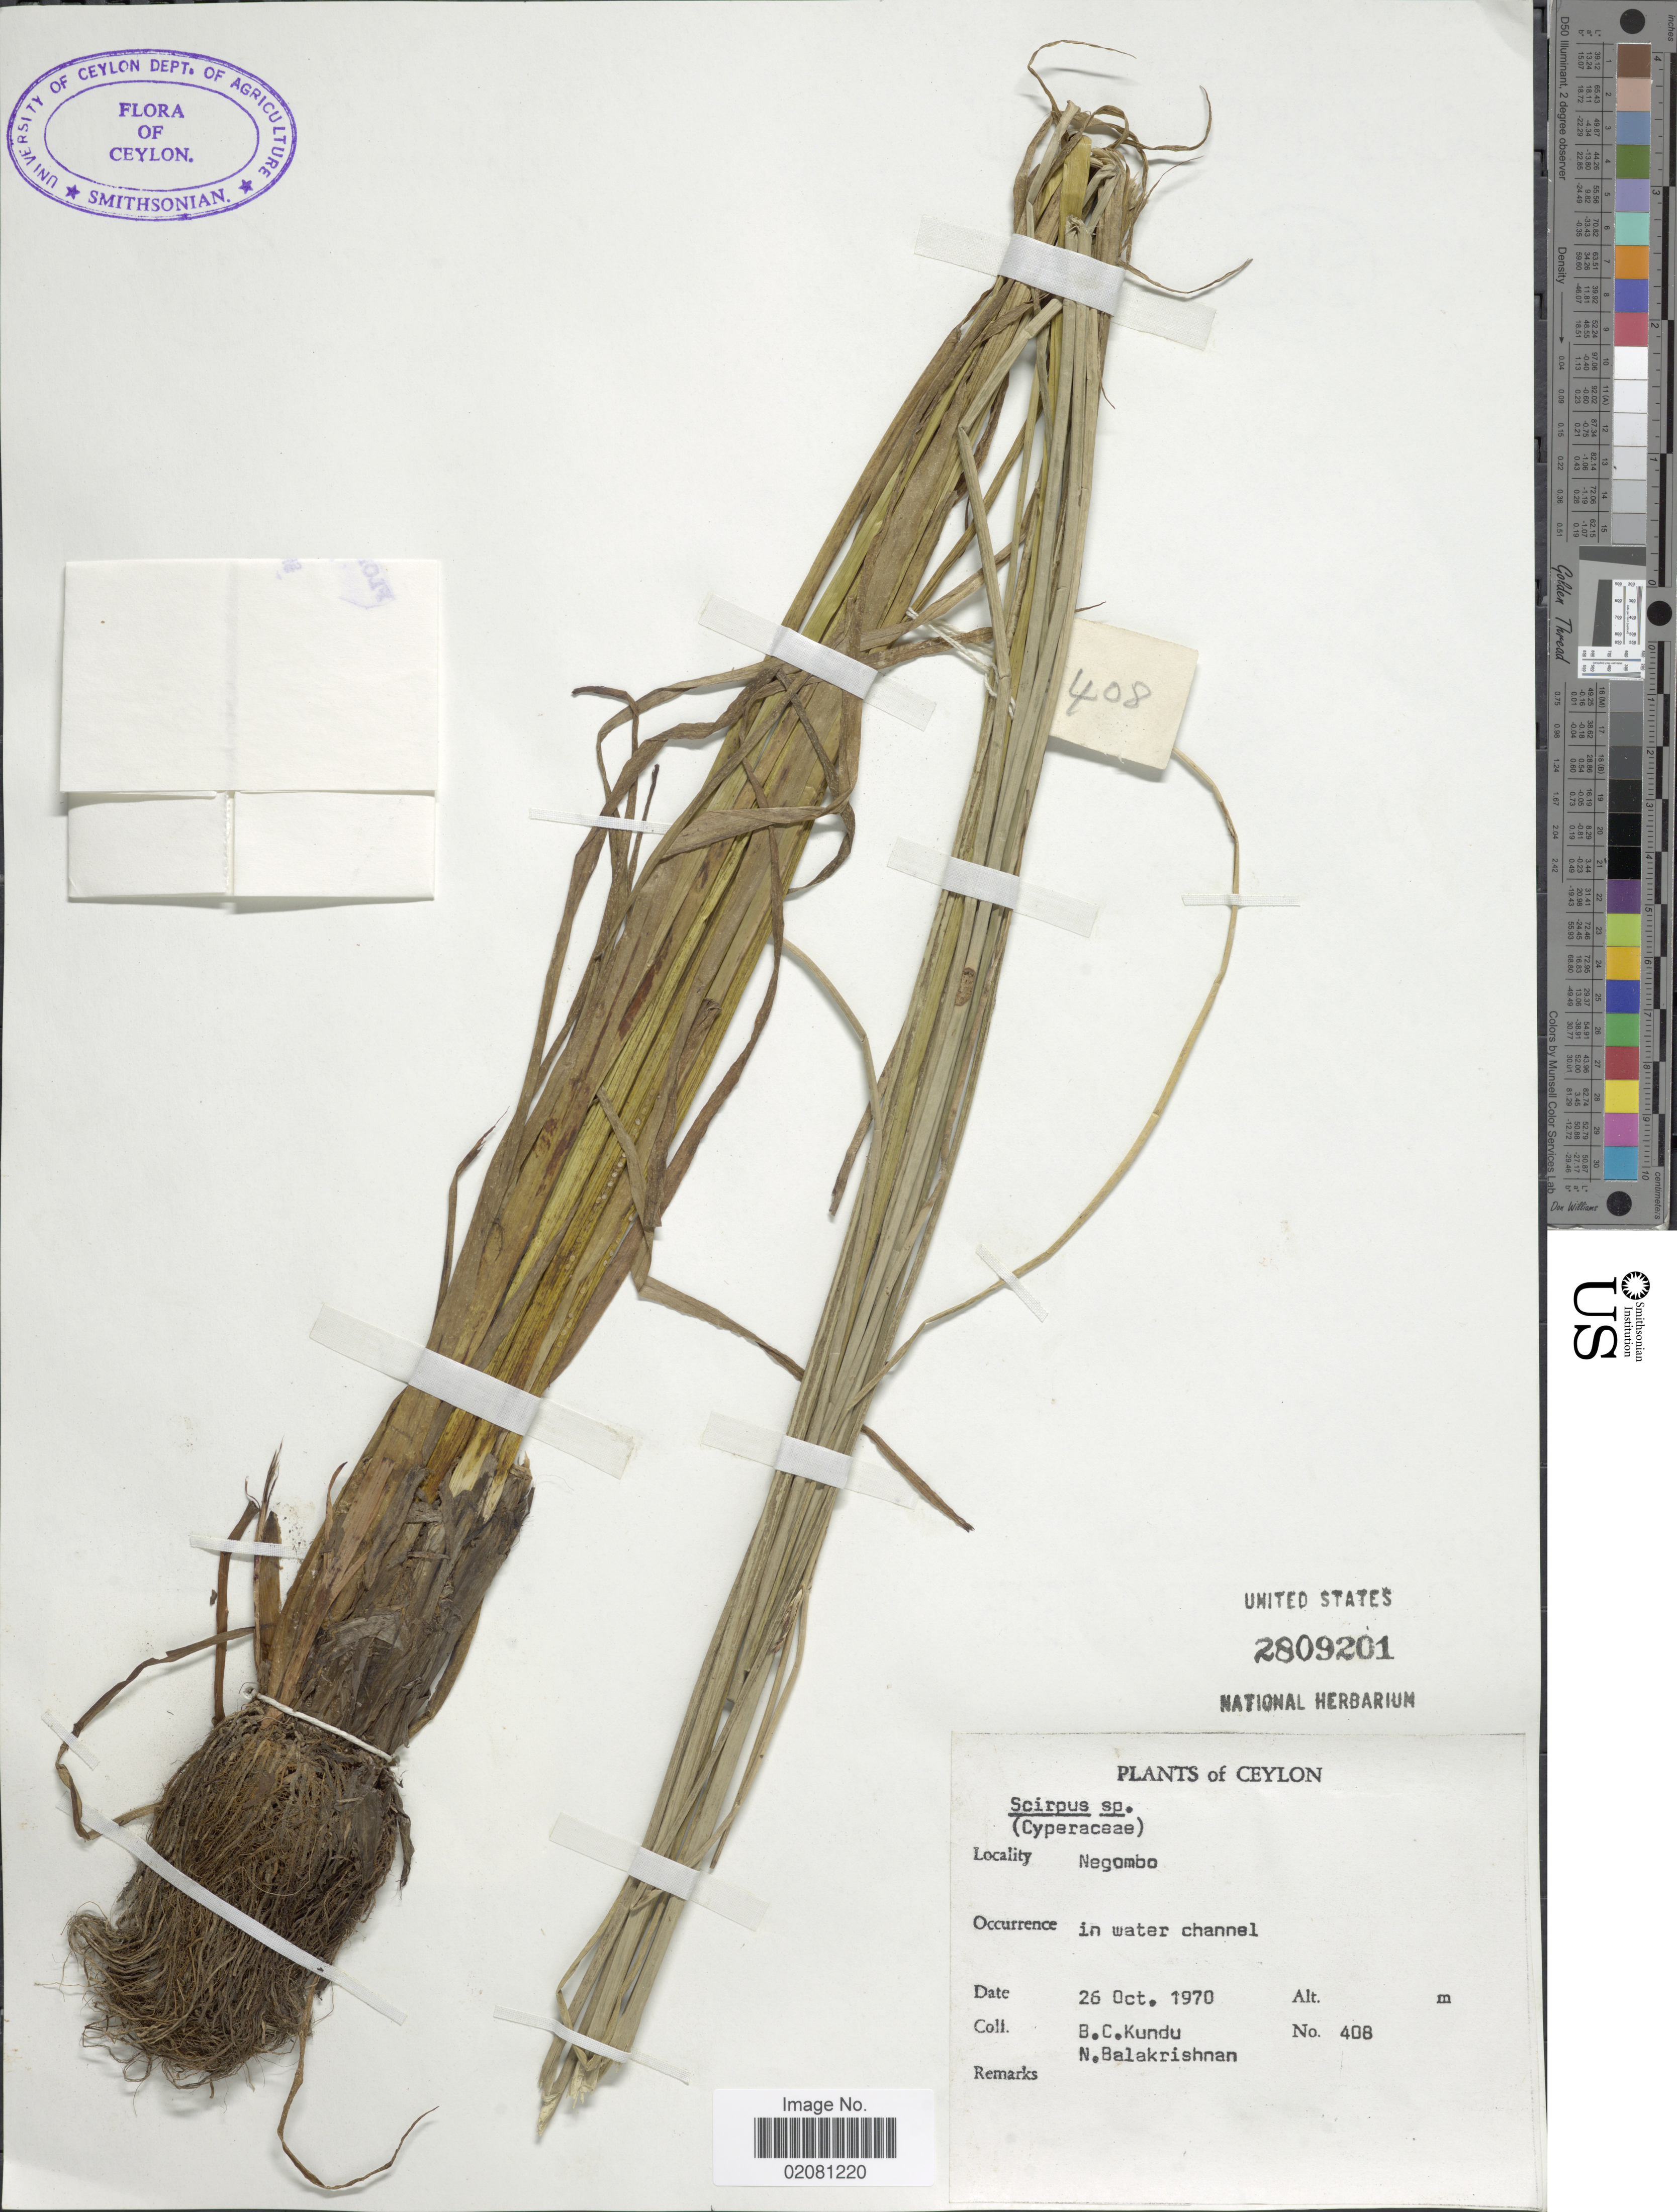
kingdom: Plantae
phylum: Tracheophyta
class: Liliopsida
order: Poales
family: Cyperaceae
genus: Schoenoplectus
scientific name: Schoenoplectus sp.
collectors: B. C. Kundu & N. Balakrishnan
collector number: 408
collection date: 1970-10-26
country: Sri Lanka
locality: Ceylon, Negombo, in water channel.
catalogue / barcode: US 2809201